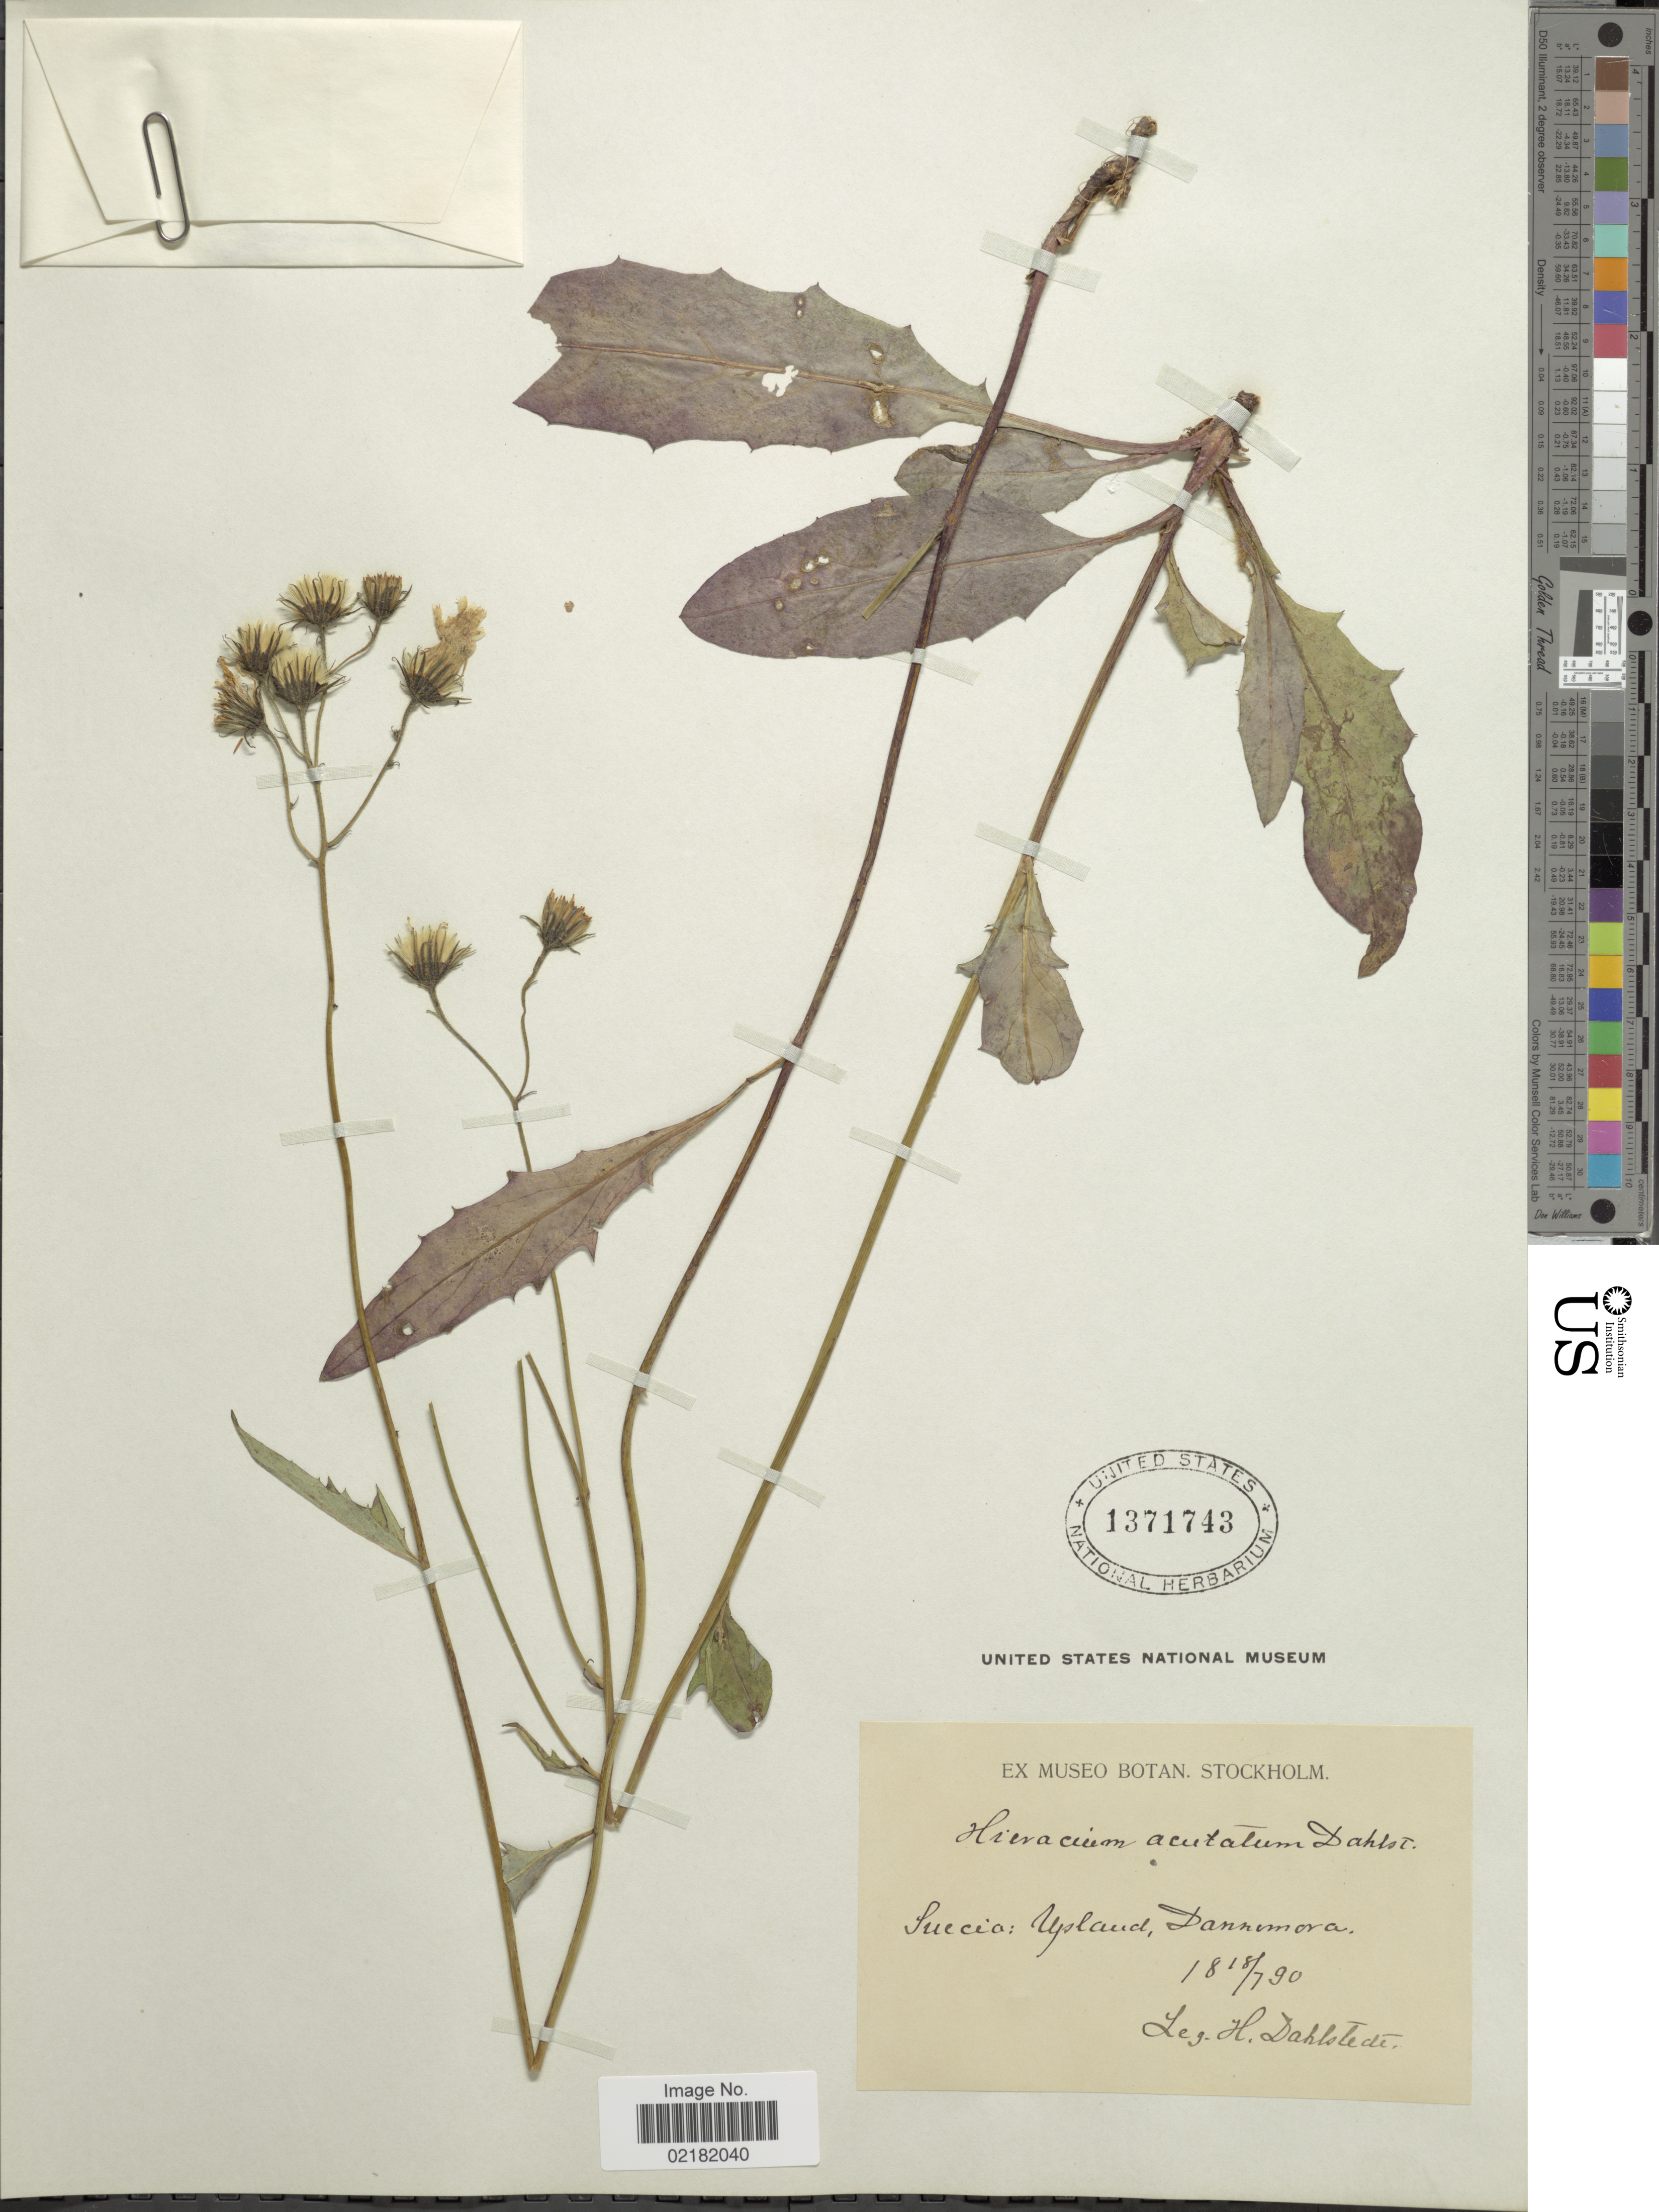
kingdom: Plantae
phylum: Tracheophyta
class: Magnoliopsida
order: Asterales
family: Asteraceae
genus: Hieracium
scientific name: Hieracium acutatum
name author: Boreau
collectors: H. G. Dahlstedt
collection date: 1890-07-18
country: Sweden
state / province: Uppsala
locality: Suecia: Upland, Dannemora.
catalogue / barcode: US 1371743